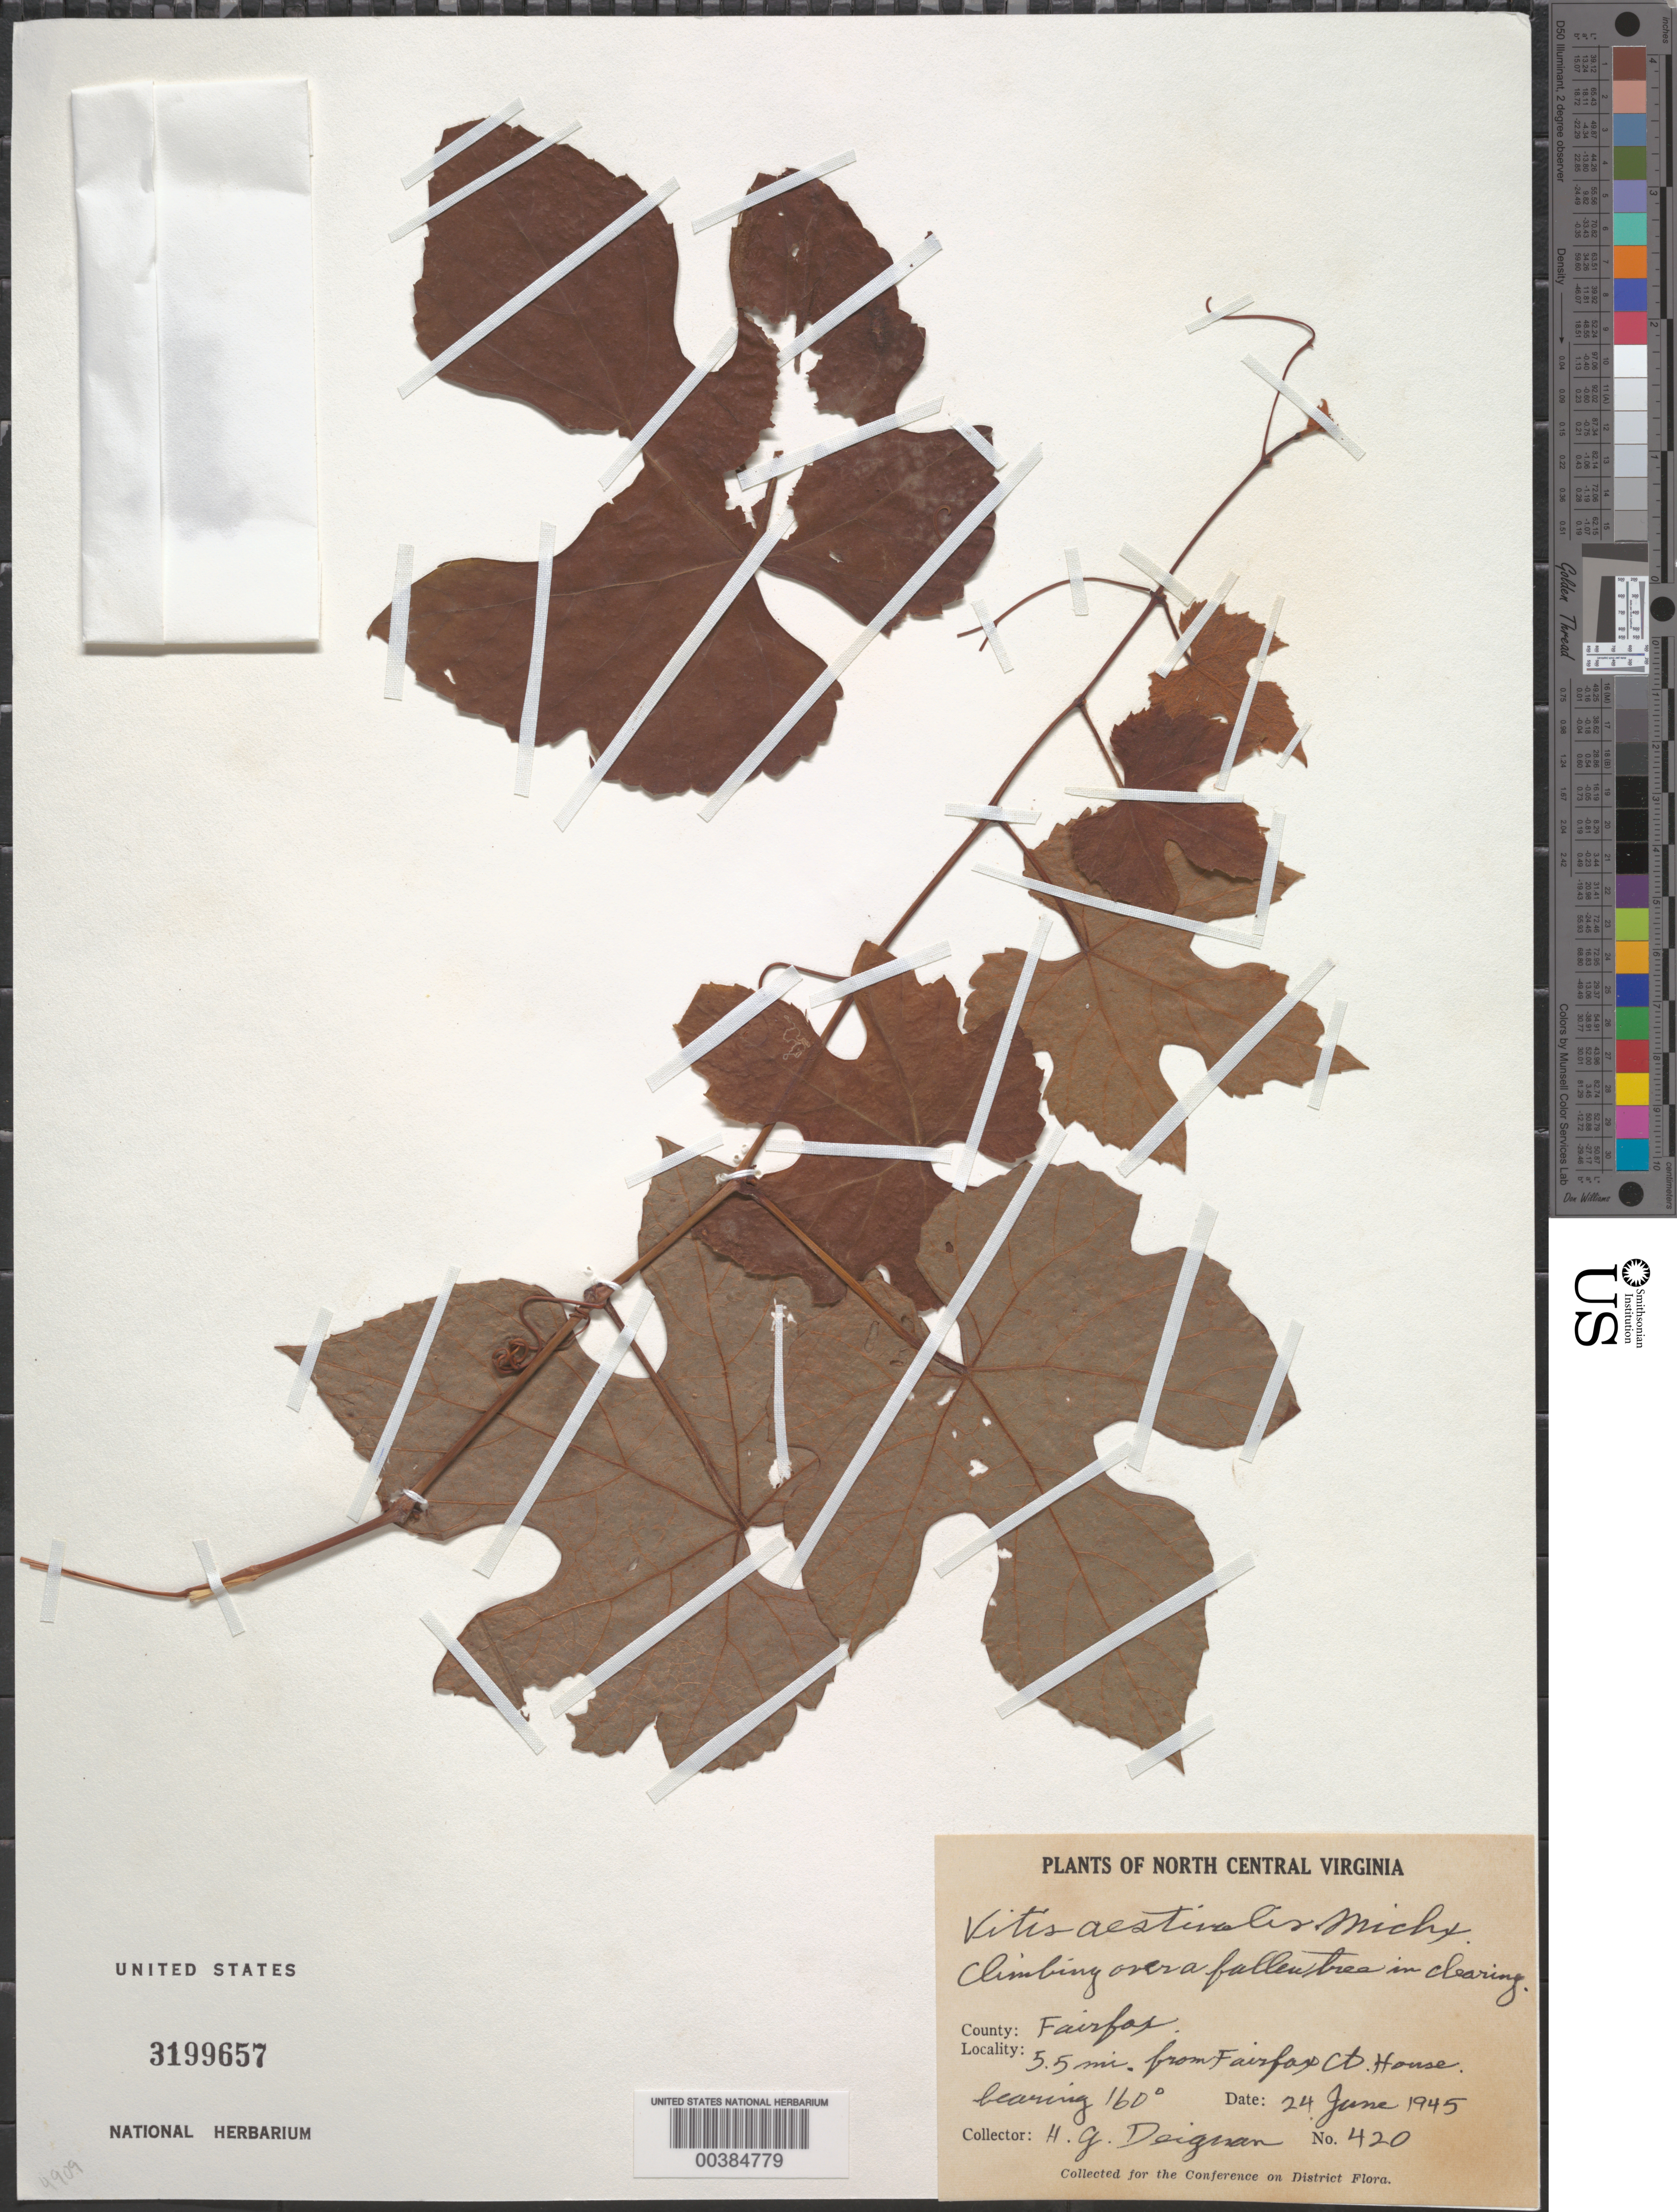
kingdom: Plantae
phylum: Tracheophyta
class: Magnoliopsida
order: Vitales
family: Vitaceae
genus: Vitis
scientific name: Vitis aestivalis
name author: Michx.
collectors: H. Deignan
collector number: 420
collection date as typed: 24 Jun 1945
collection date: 1945-06-24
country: United States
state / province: Virginia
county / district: Fairfax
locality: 5.5 M from Fairfax Court House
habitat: Climbingover fallen tree in clearing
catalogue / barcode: US 3199657